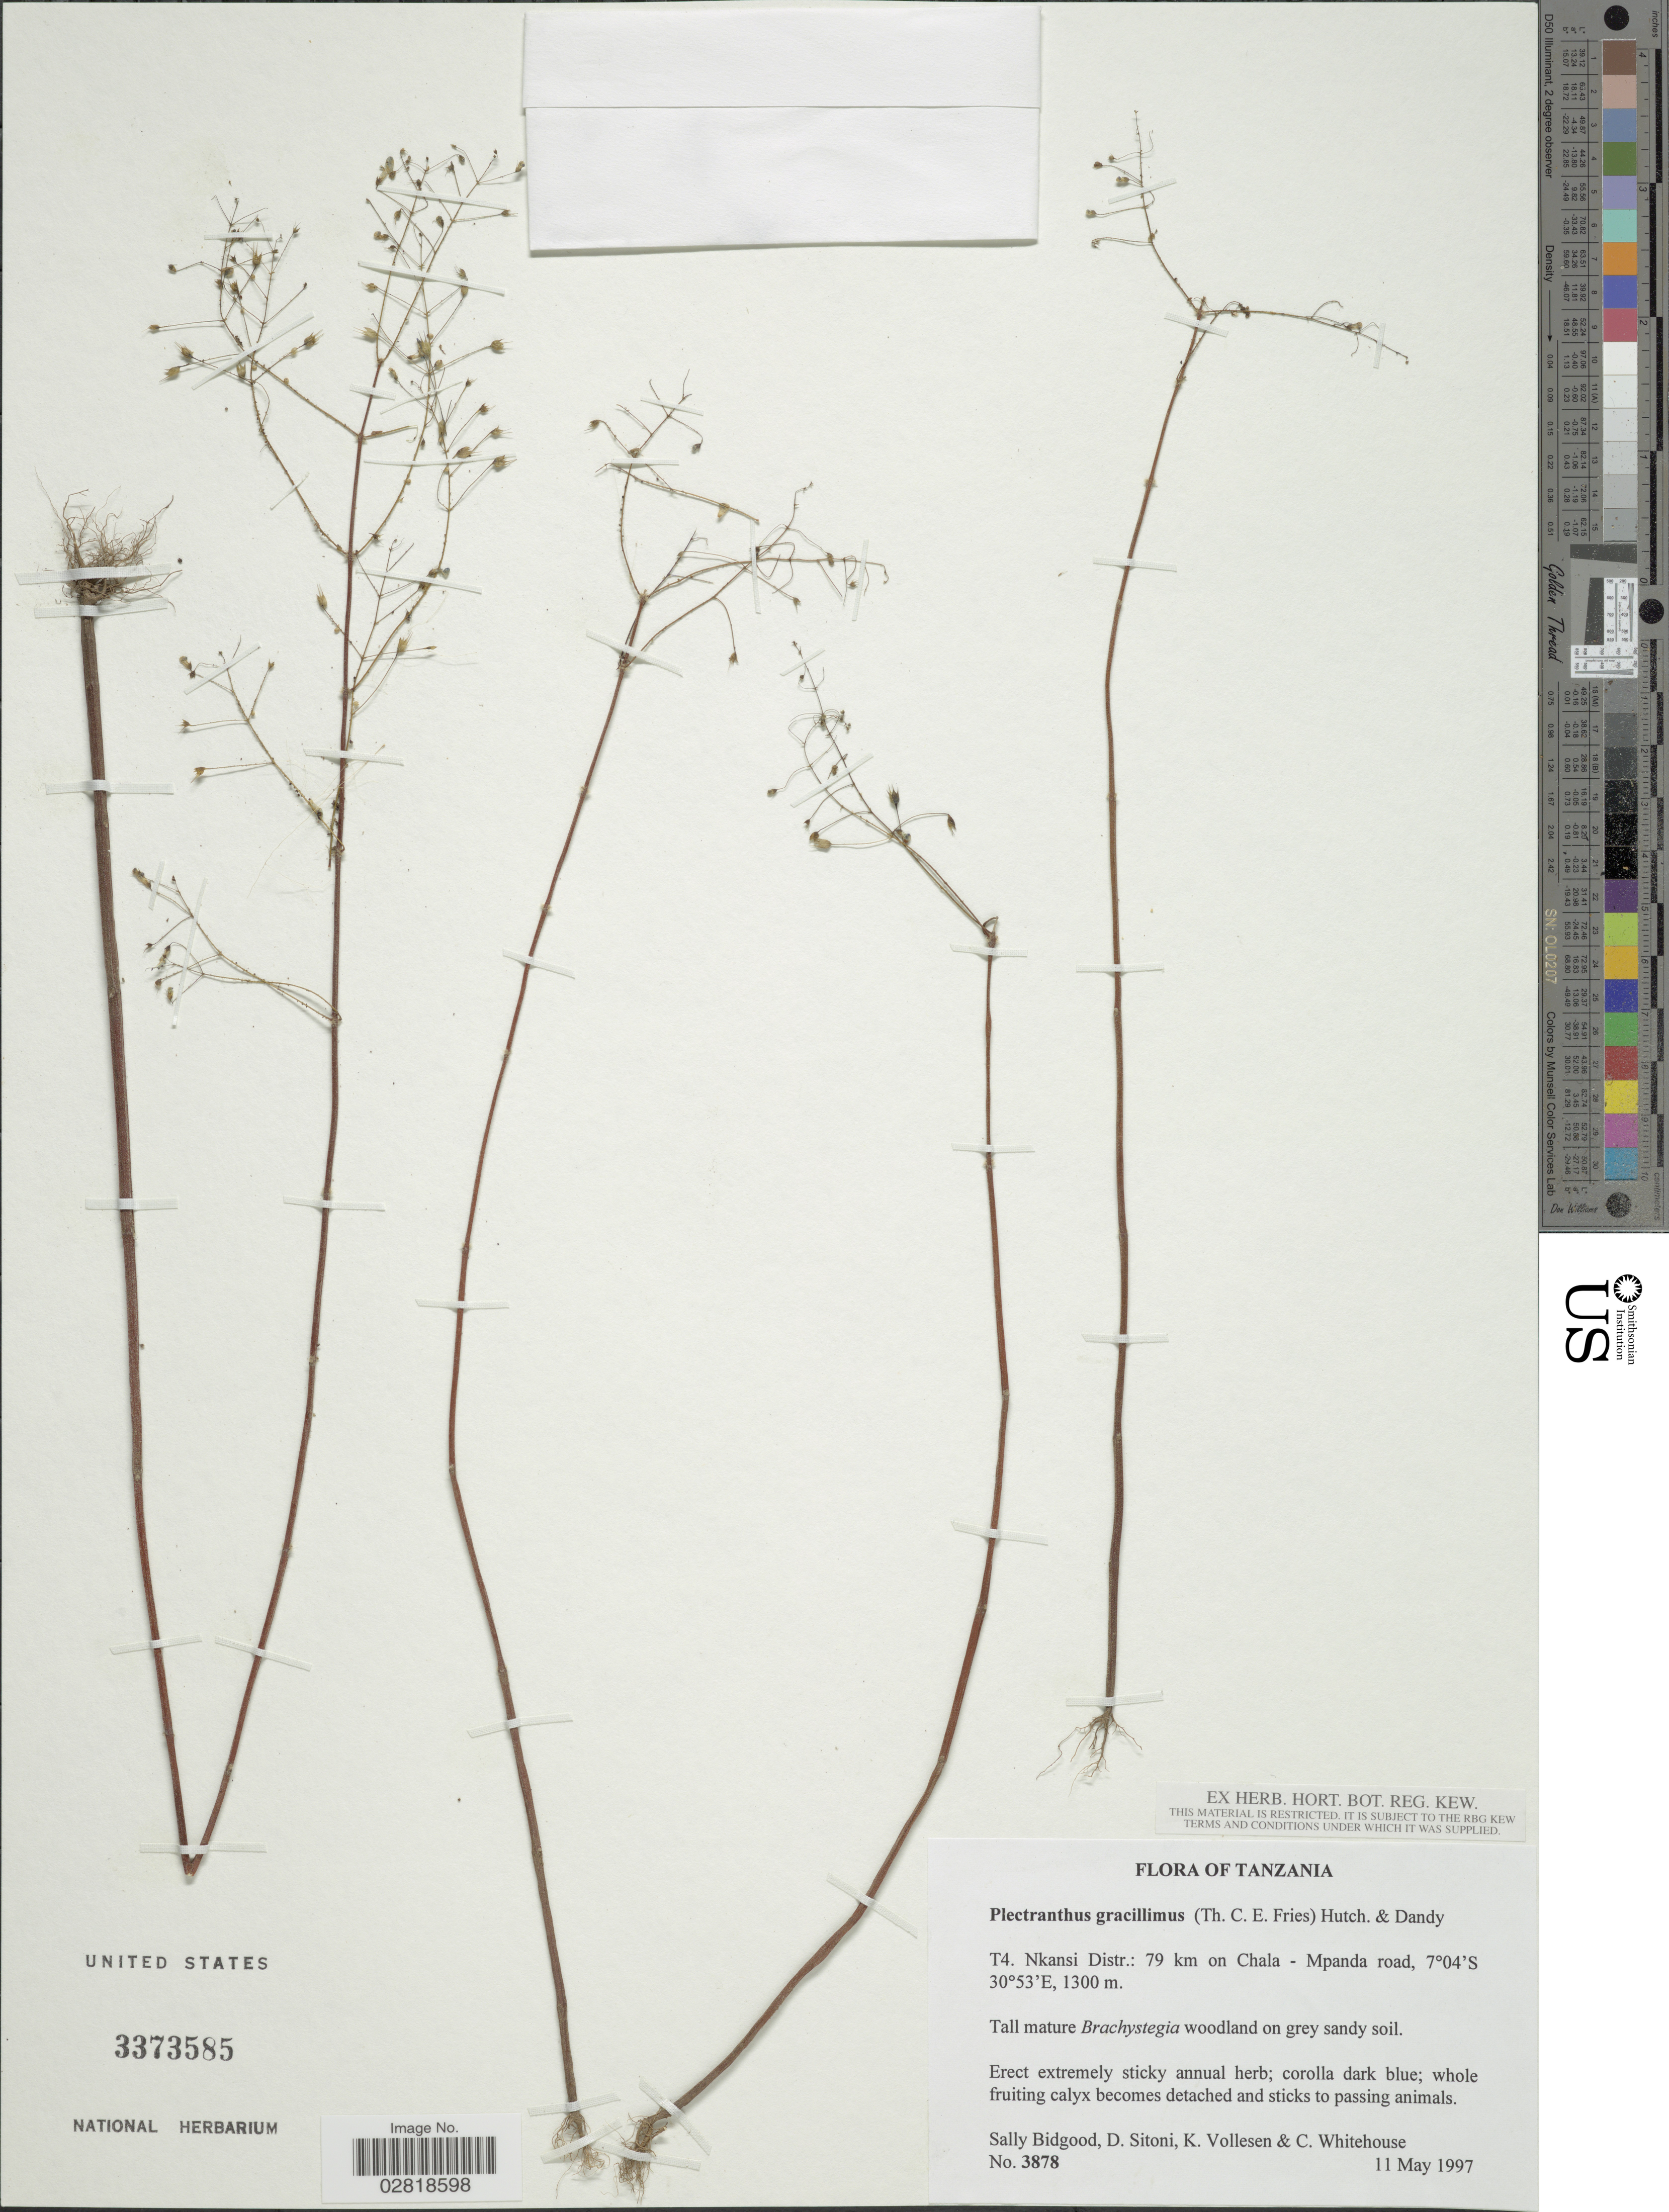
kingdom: Plantae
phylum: Tracheophyta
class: Magnoliopsida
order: Lamiales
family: Lamiaceae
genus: Plectranthus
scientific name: Plectranthus gracillimus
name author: (T.C.E. Fr.) Hutch. & Dandy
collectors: S. Bidgood, D. Sitoni, K. Vollesen & C. Whitehouse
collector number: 3878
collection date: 1997-05-11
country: Tanzania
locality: T4. Nkansi Distr.: 79 km on Chala - Mpanda road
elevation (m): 1300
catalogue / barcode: US 3373585